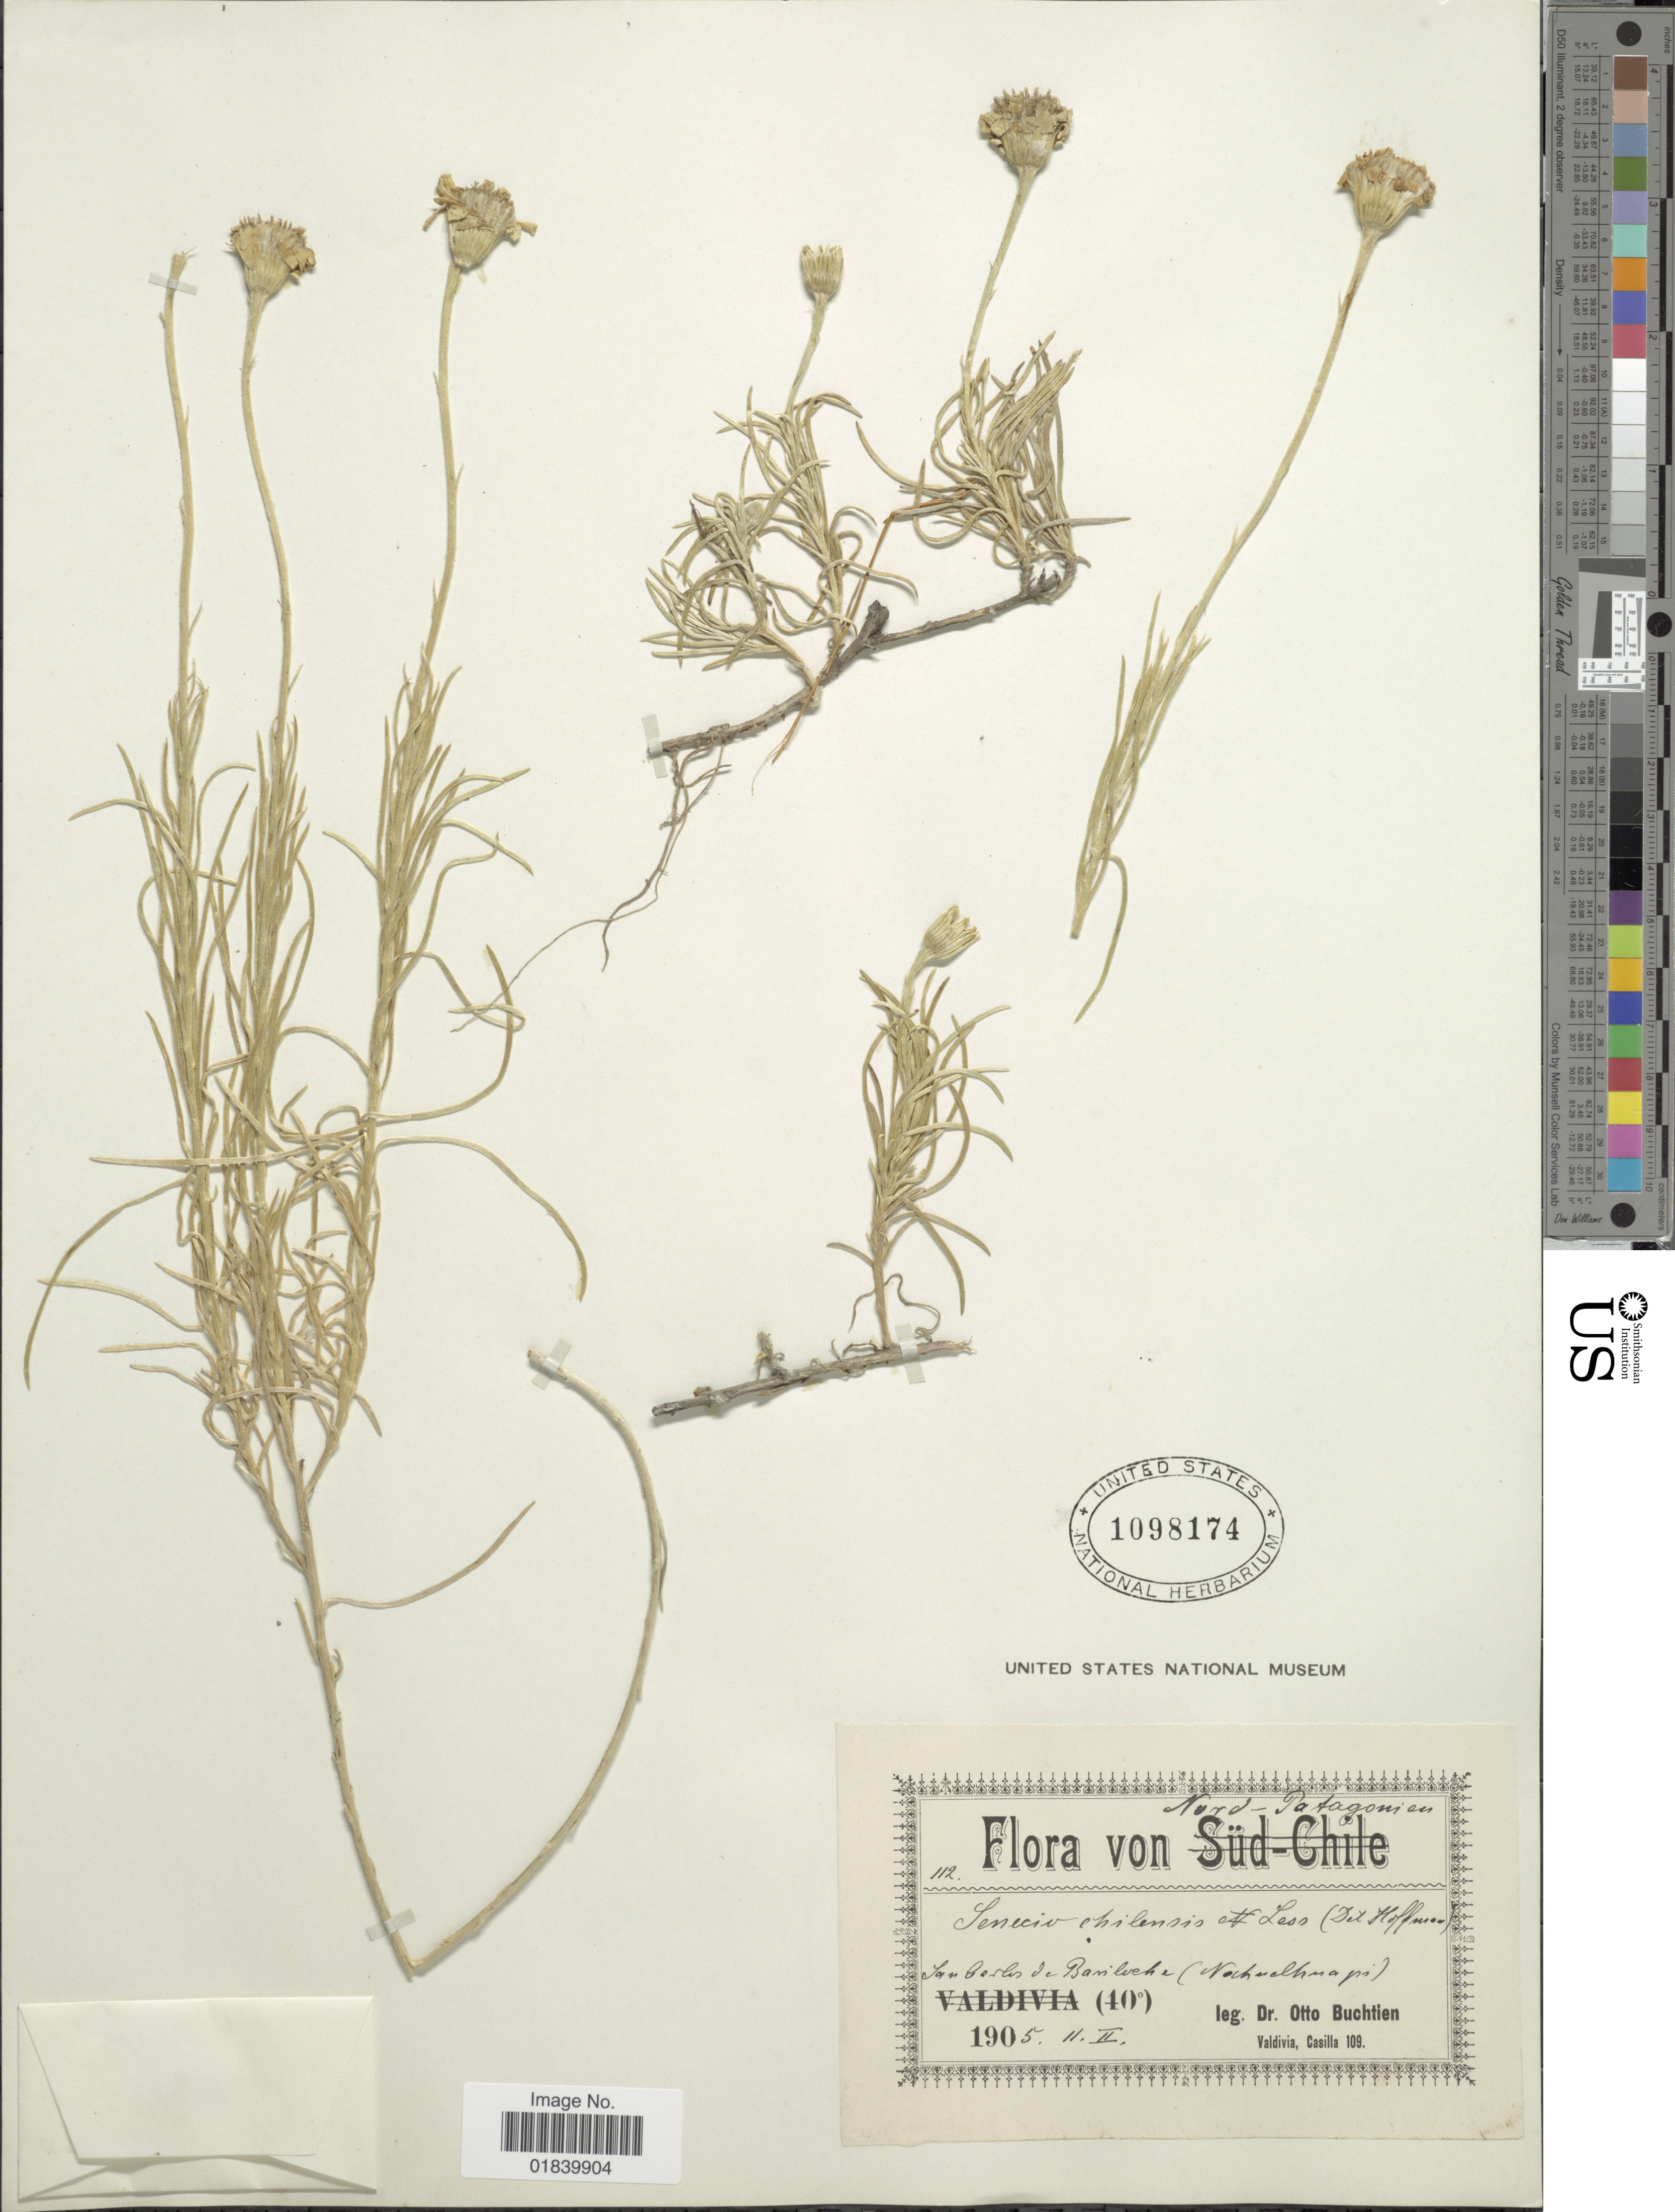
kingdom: Plantae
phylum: Tracheophyta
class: Magnoliopsida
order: Asterales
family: Asteraceae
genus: Senecio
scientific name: Senecio chilensis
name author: Less.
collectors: O. Buchtien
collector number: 112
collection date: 1905-02-11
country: Argentina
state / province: Rio Negro / Neuquens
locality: Nord-Patagonien, San Carlos de Bariloche (Nahuelhuapi).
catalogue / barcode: US 1098174